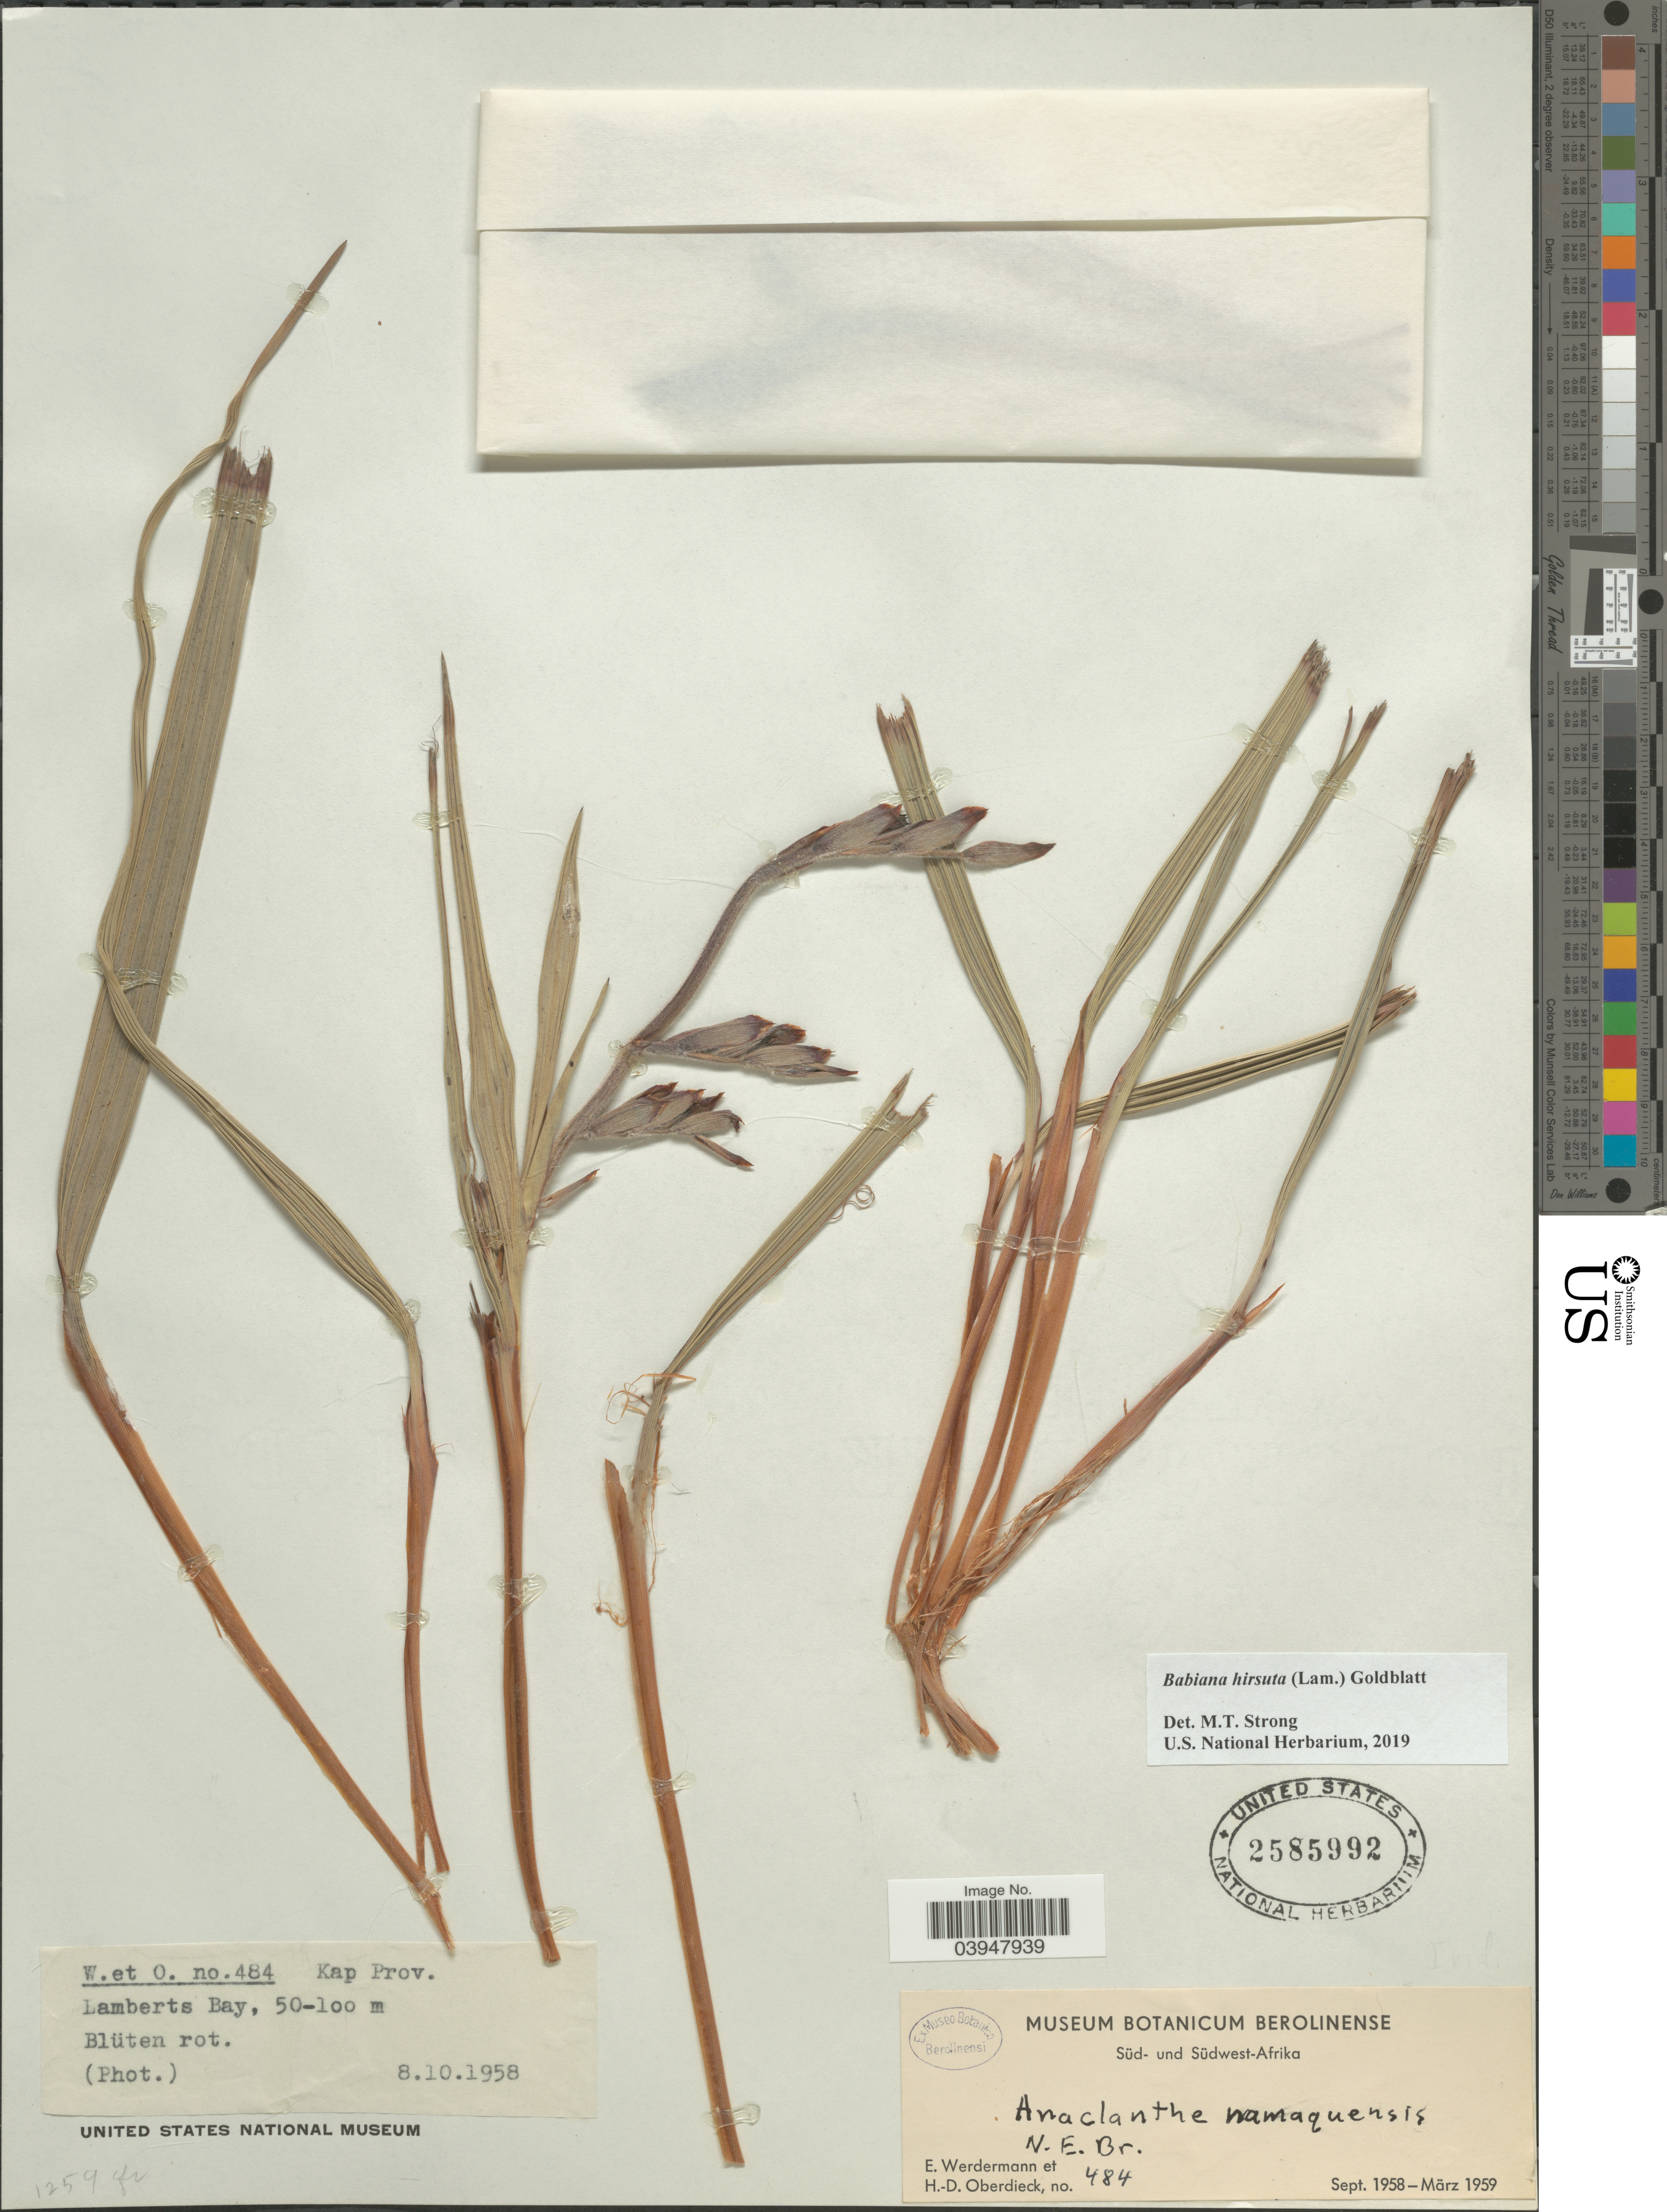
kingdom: Plantae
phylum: Tracheophyta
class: Liliopsida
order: Asparagales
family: Iridaceae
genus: Babiana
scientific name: Babiana hirsuta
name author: (Lam.) Goldblatt & J.C. Manning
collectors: E. Werdermann & H. Oberdieck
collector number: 484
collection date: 1958-10-08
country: South Africa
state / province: Western Cape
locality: Kap Prov. Lamberts Bay.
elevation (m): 50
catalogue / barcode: US 2585992